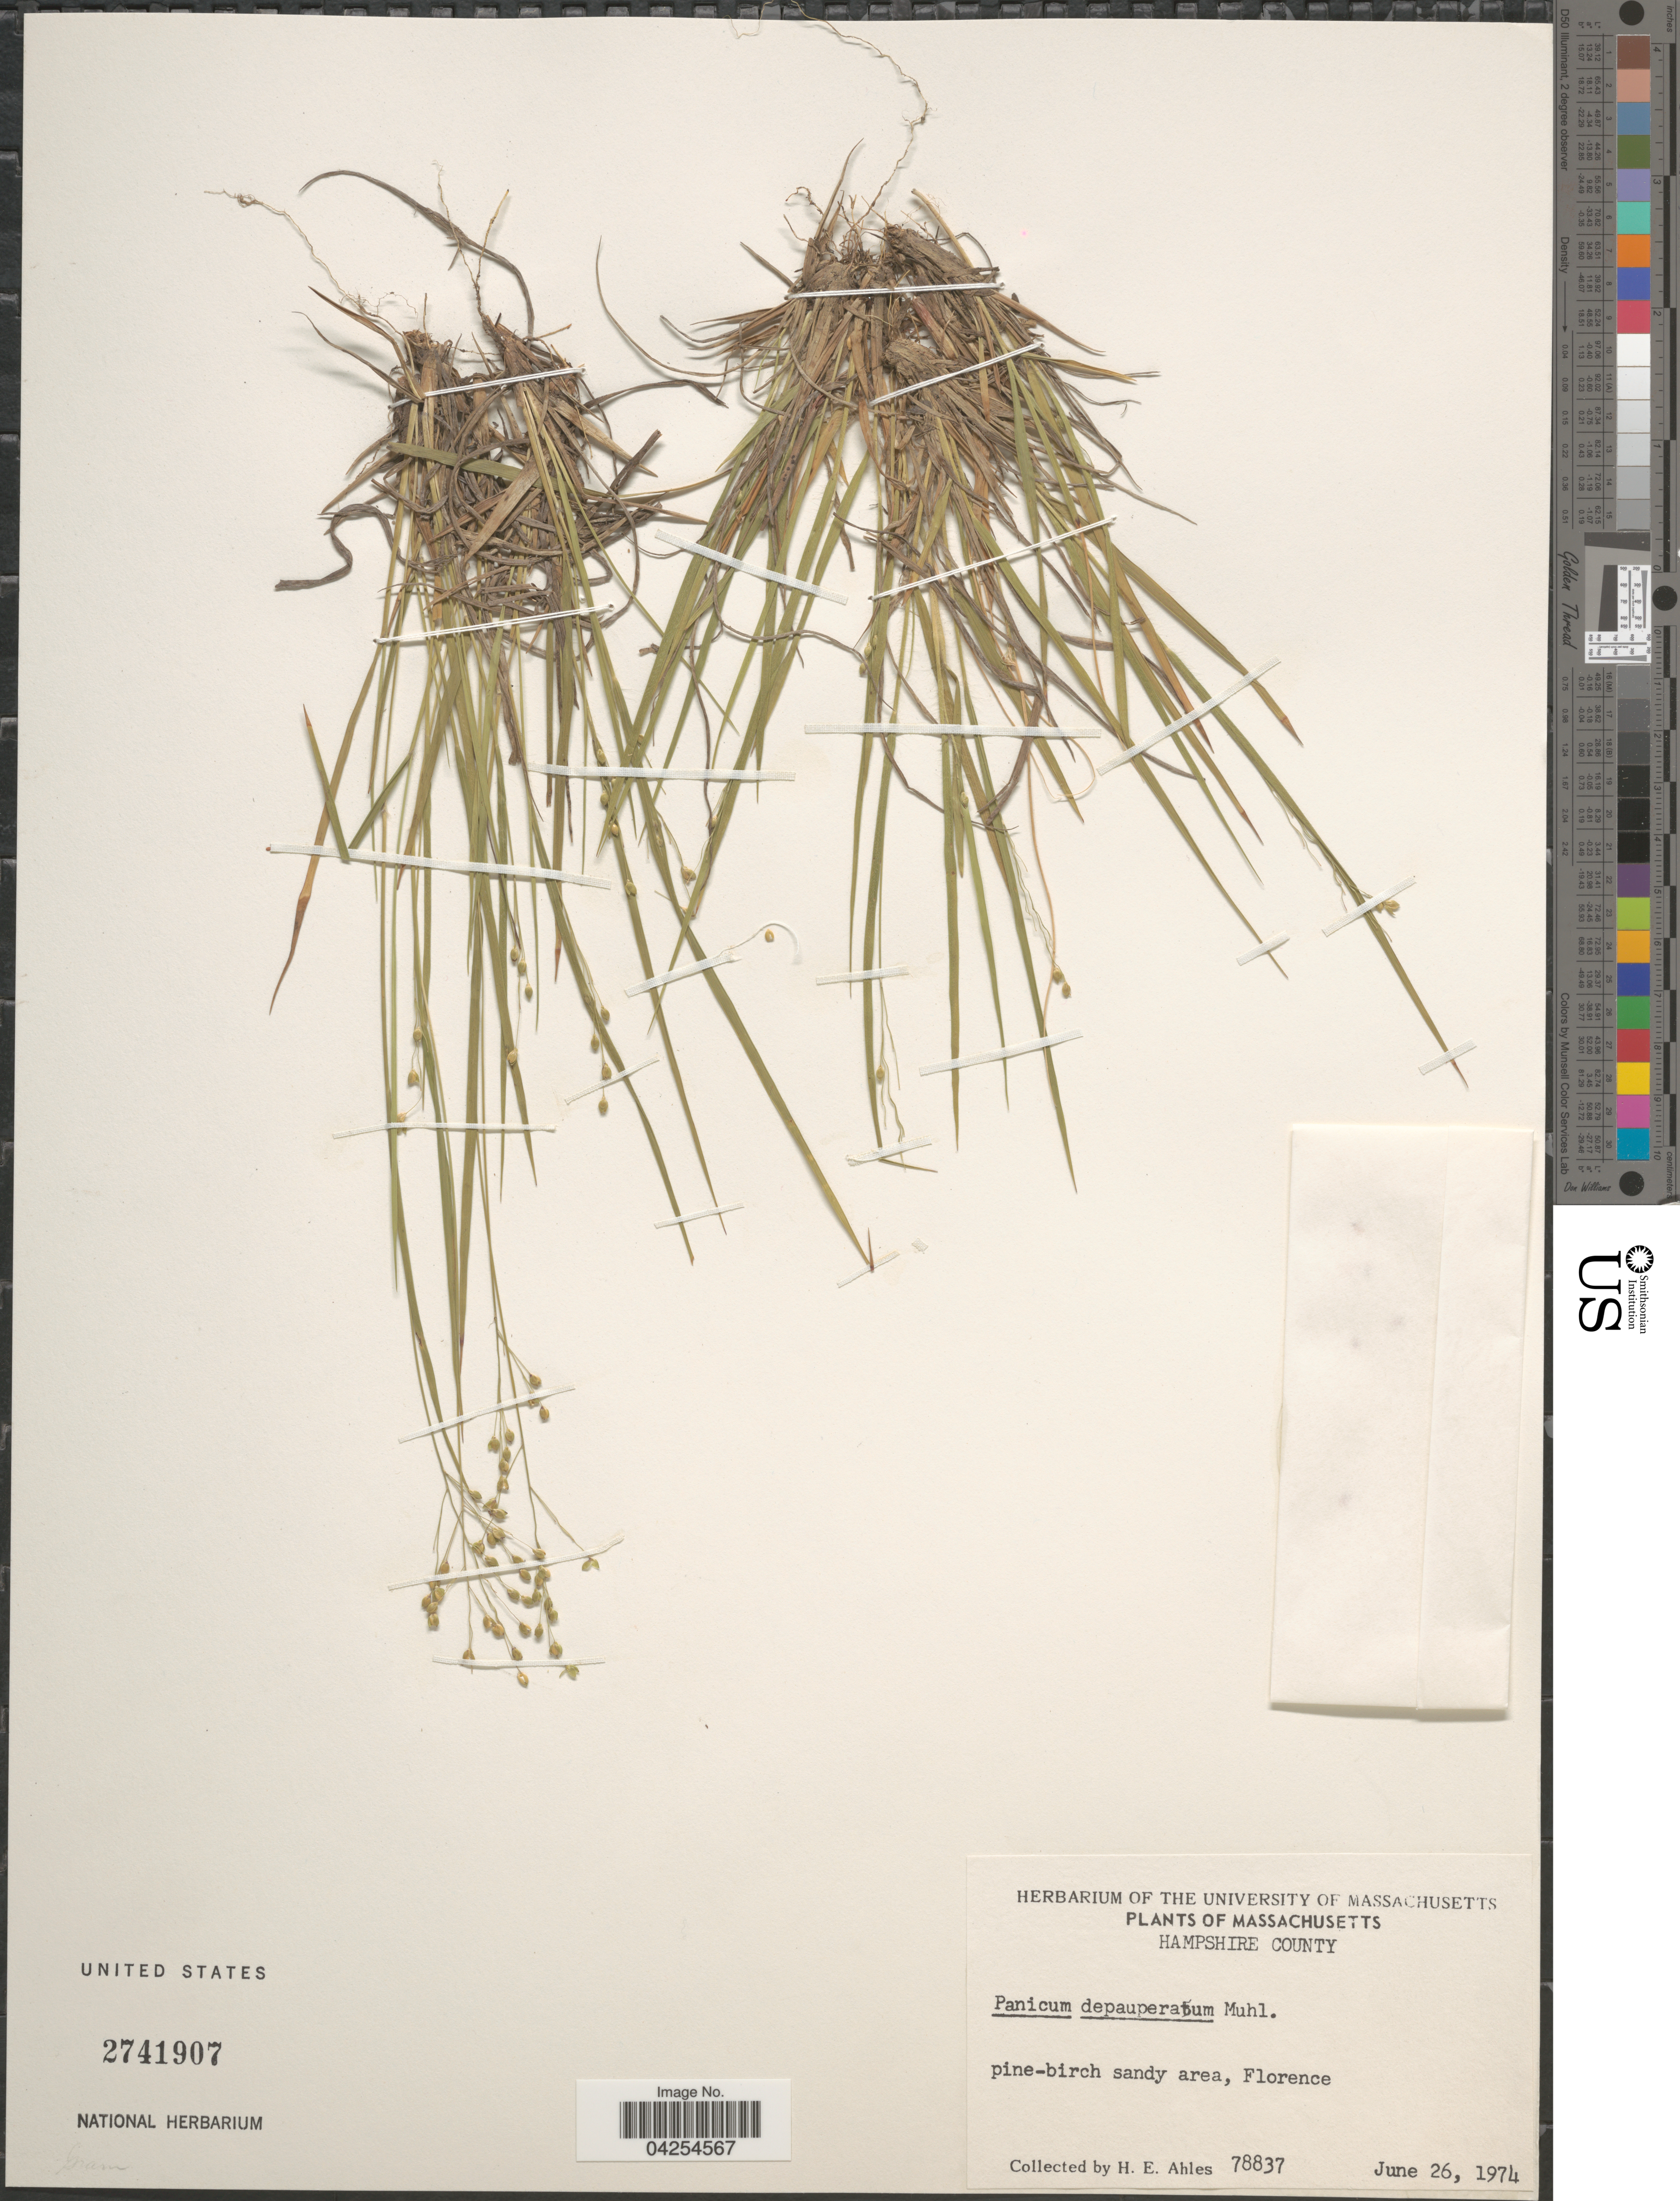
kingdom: Plantae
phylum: Tracheophyta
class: Liliopsida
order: Poales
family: Poaceae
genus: Dichanthelium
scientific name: Dichanthelium depauperatum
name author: (Muhl.) Gould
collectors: H. E. Ahles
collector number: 78837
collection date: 1974-06-26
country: United States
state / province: Massachusetts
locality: Hampshire County. Pine-birch sandy area, Florence.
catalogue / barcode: US 2741907